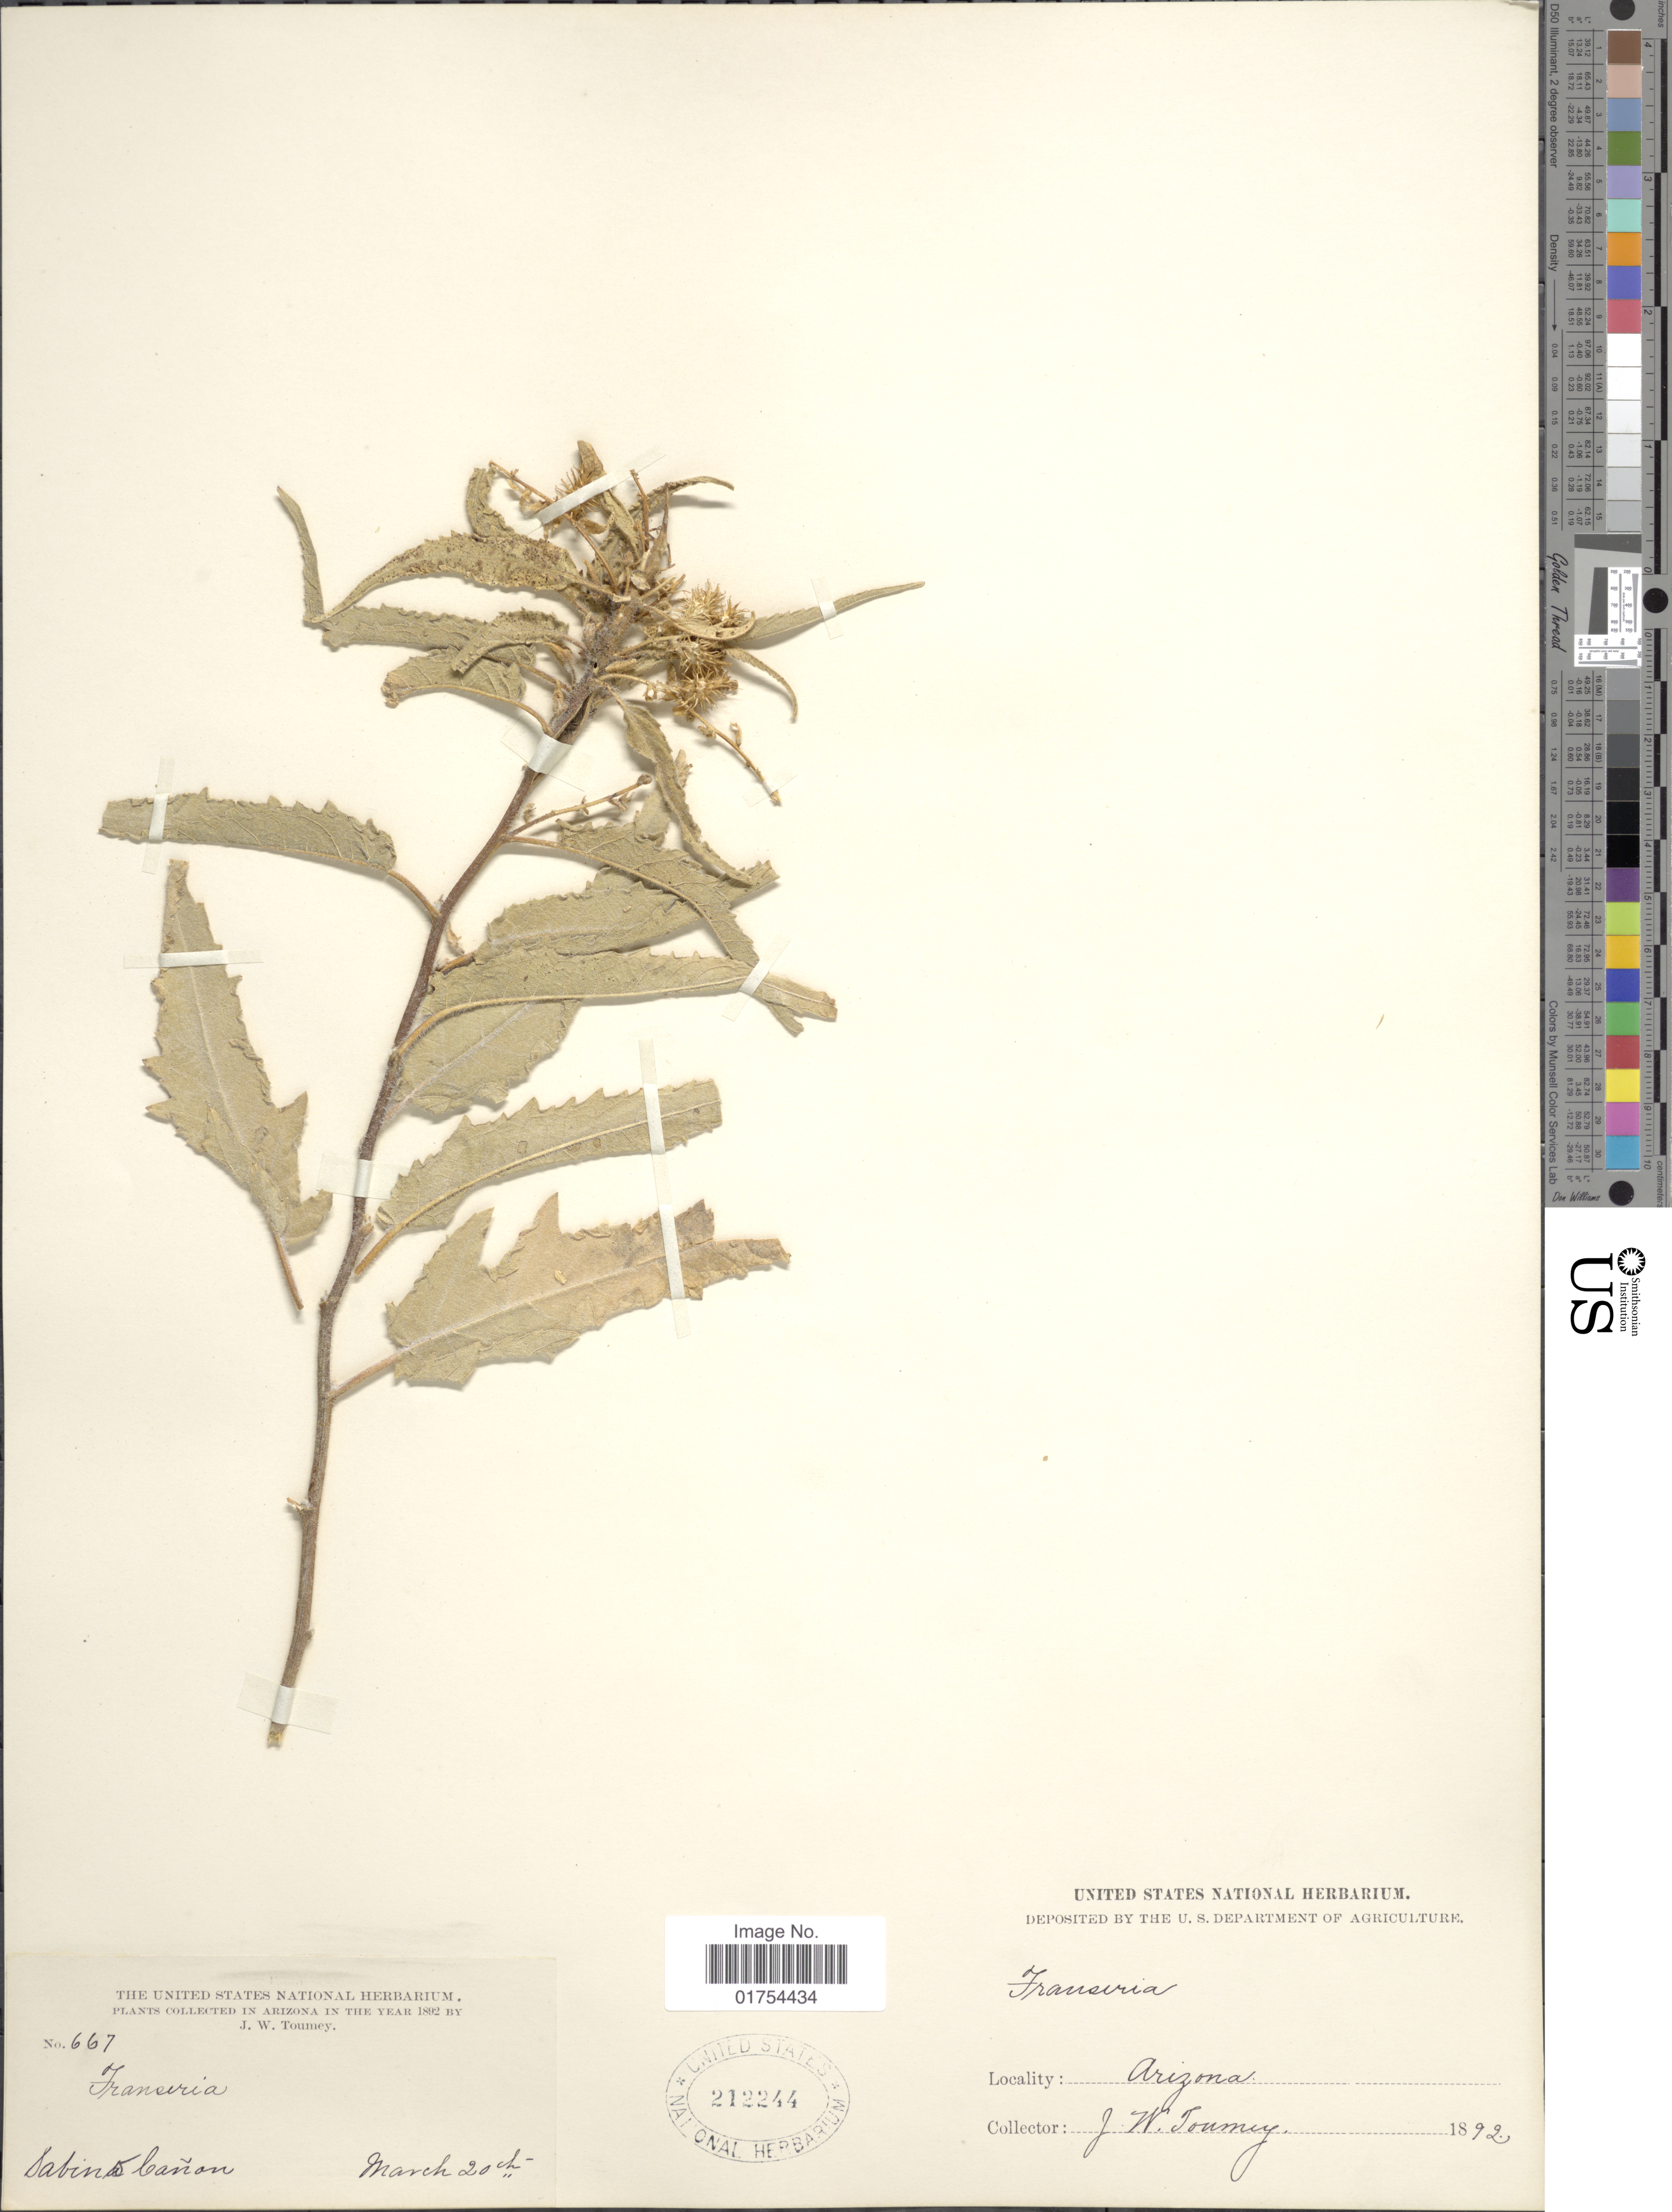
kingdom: Plantae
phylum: Tracheophyta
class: Magnoliopsida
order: Asterales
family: Asteraceae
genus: Franseria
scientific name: Franseria ambrosioides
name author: Cav.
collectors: J. W. Toumey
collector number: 667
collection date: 1892-03-20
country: United States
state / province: Arizona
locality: Sabino Canon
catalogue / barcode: US 212244